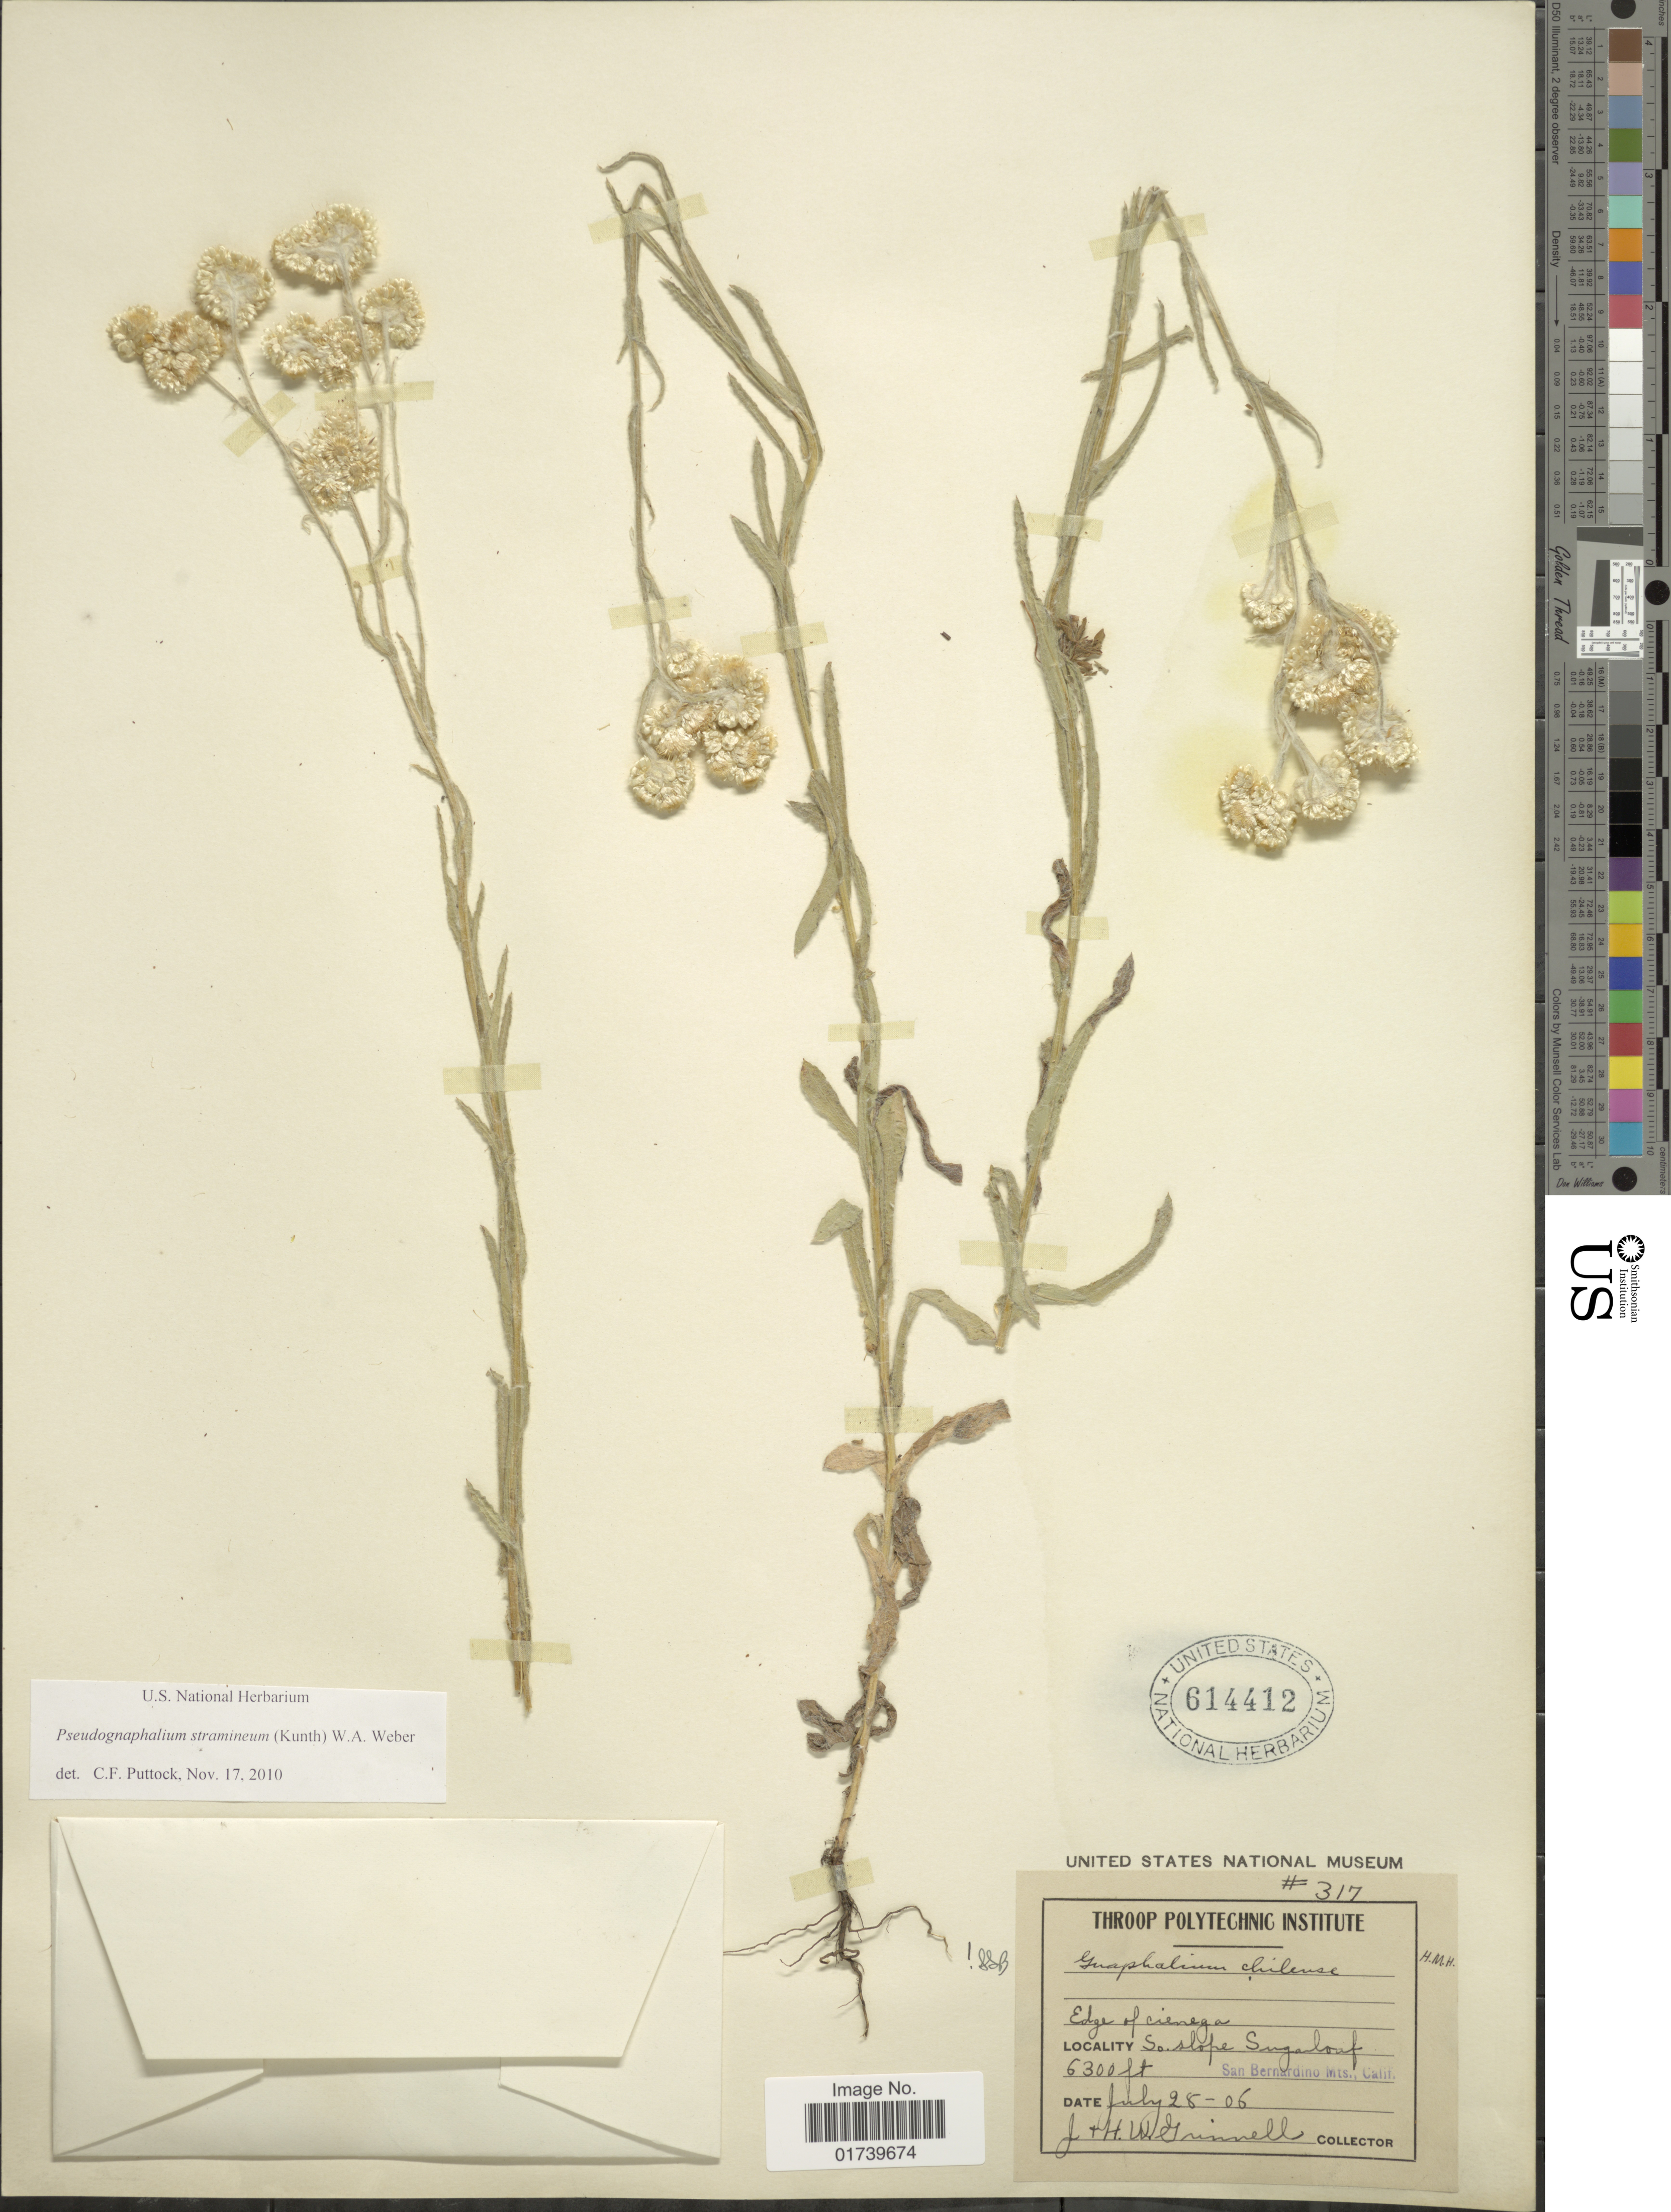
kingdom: Plantae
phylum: Tracheophyta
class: Magnoliopsida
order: Asterales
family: Asteraceae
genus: Pseudognaphalium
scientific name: Pseudognaphalium stramineum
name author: (Kunth) Anderb.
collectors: J. Grinnell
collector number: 317*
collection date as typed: Transcribed d/m/y: 28/7/6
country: United States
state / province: California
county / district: San Bernardino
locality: So. slope Sugarloaf, San Bernardino mts.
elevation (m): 1920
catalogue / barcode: US 614412